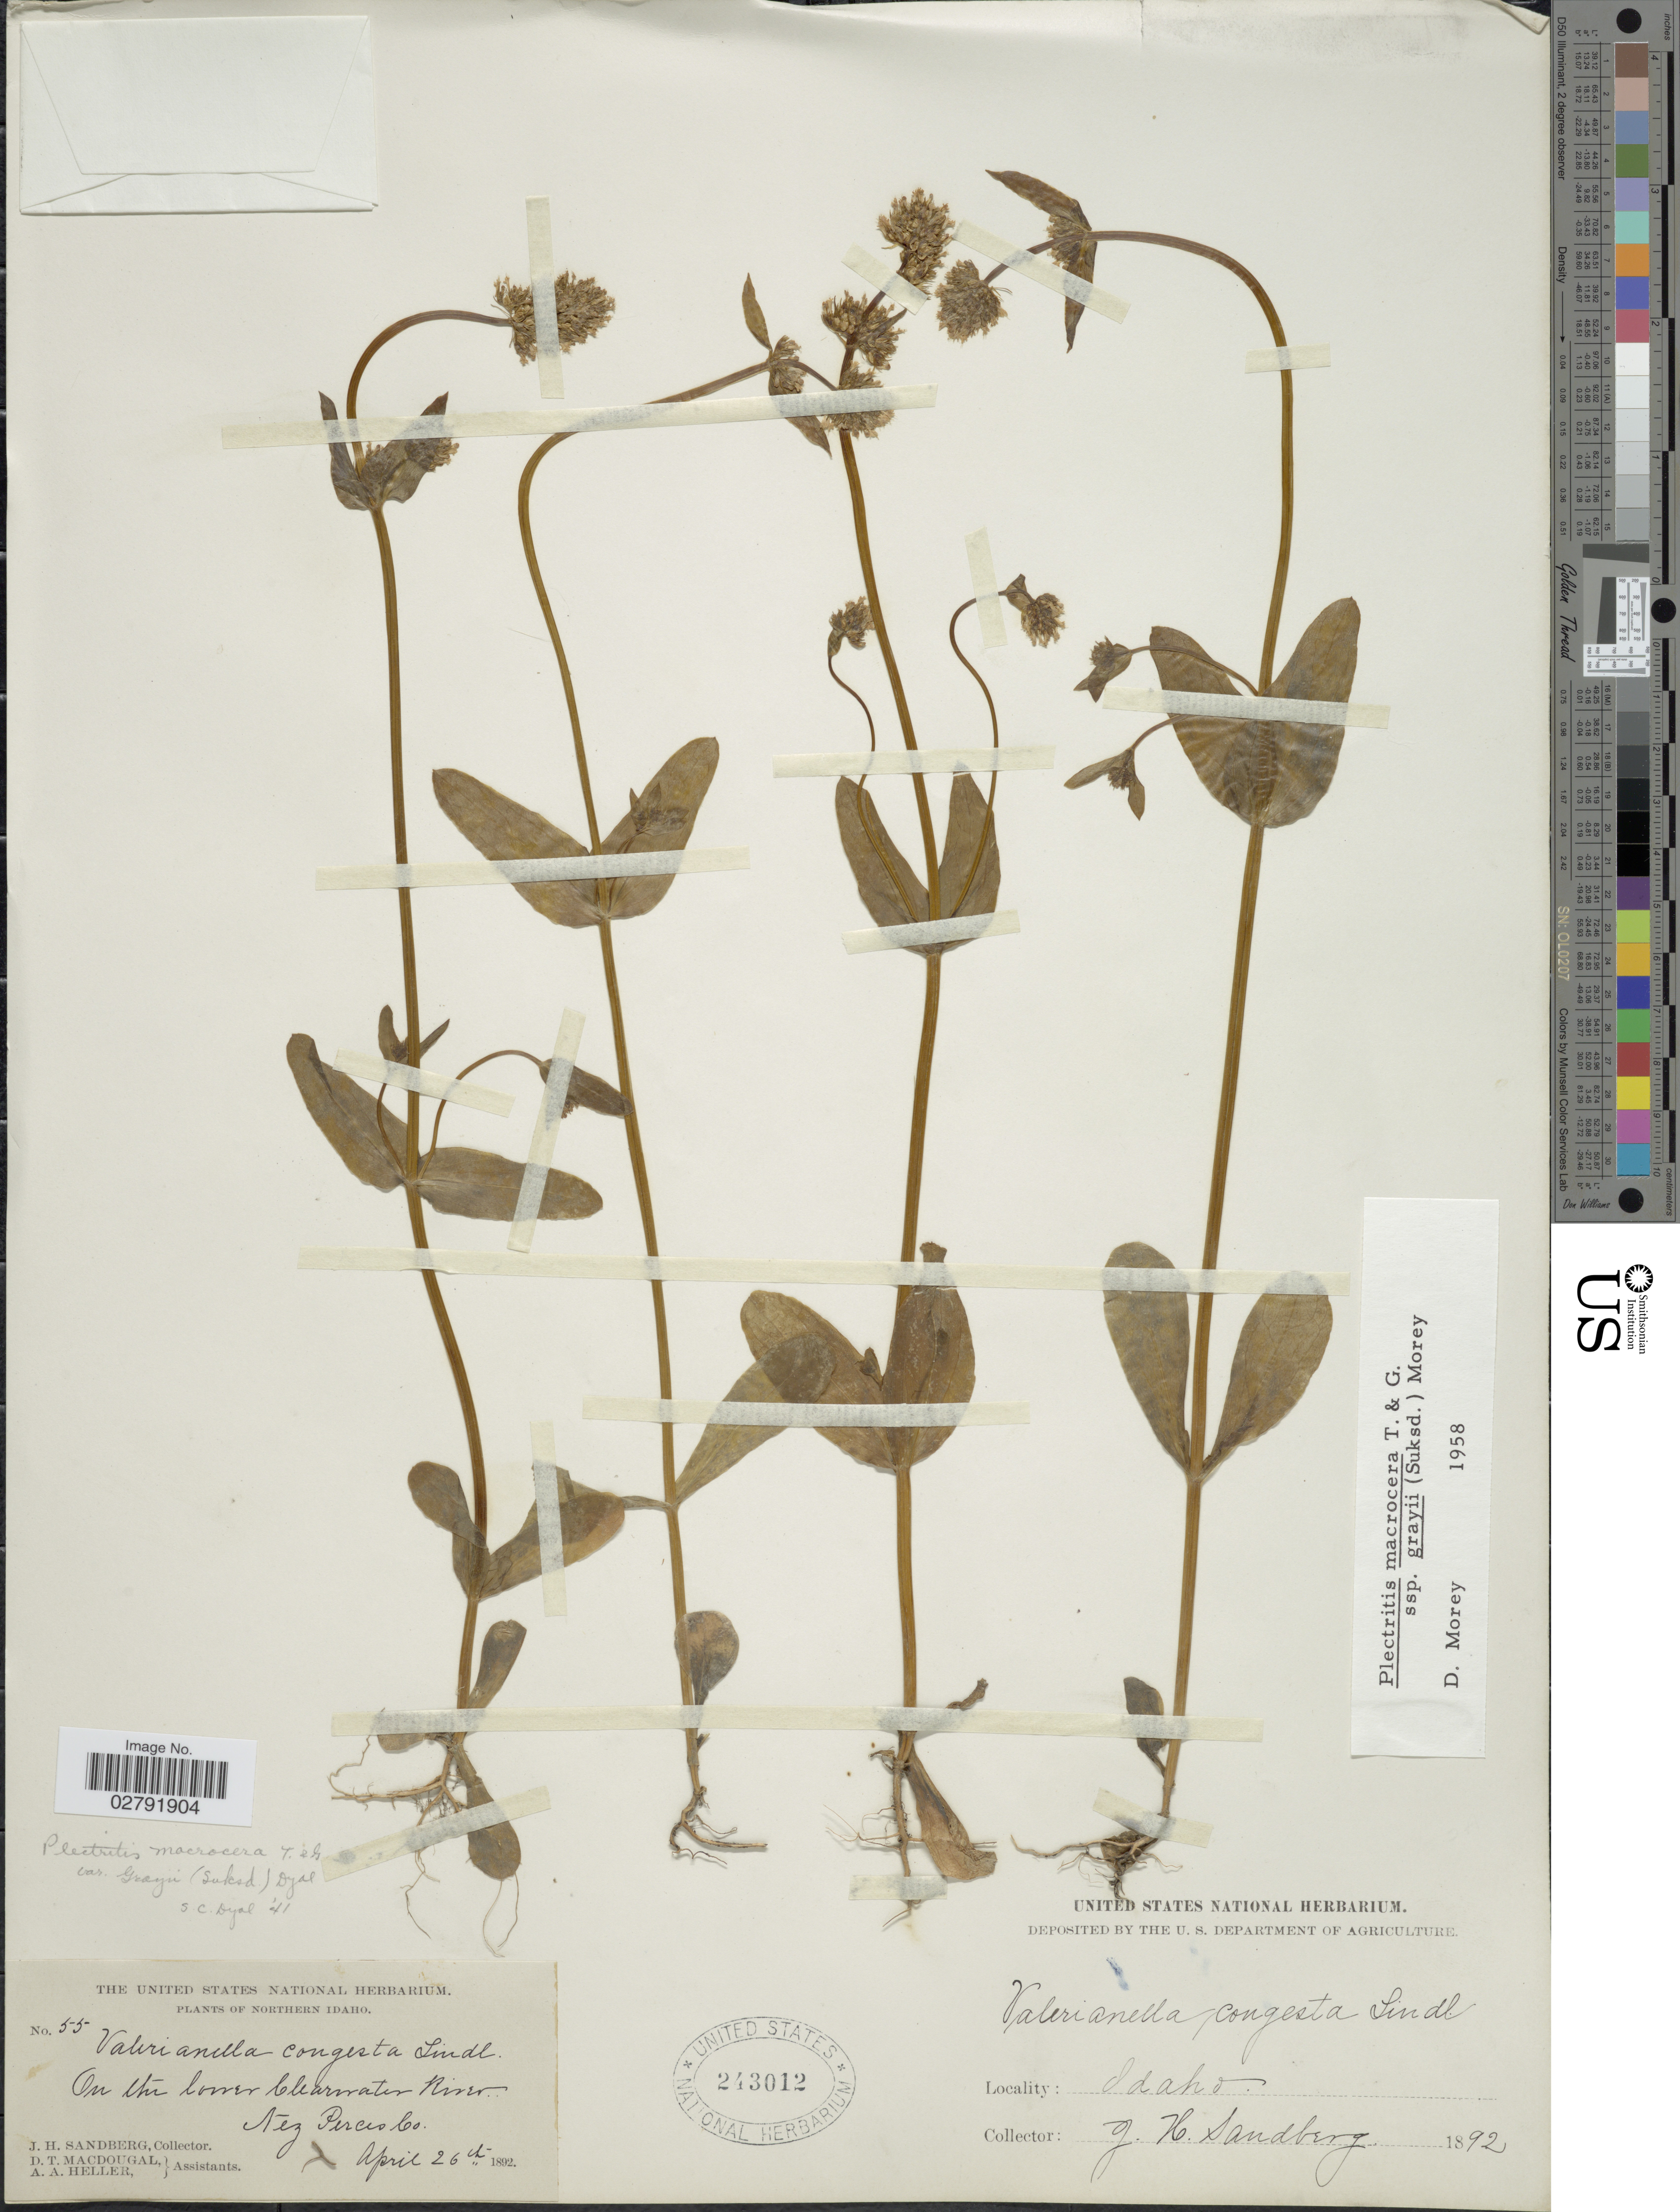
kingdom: Plantae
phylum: Tracheophyta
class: Magnoliopsida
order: Dipsacales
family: Caprifoliaceae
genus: Plectritis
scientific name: Plectritis macrocera subsp. grayi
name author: (Suksd.) Morey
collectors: J. H. Sandberg, D. T. MacDougal & A. A. Heller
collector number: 55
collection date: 1892-04-26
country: United States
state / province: Idaho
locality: Northern Idaho. On the lower Clearwater River. Nez Perces Co.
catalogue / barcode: US 243012